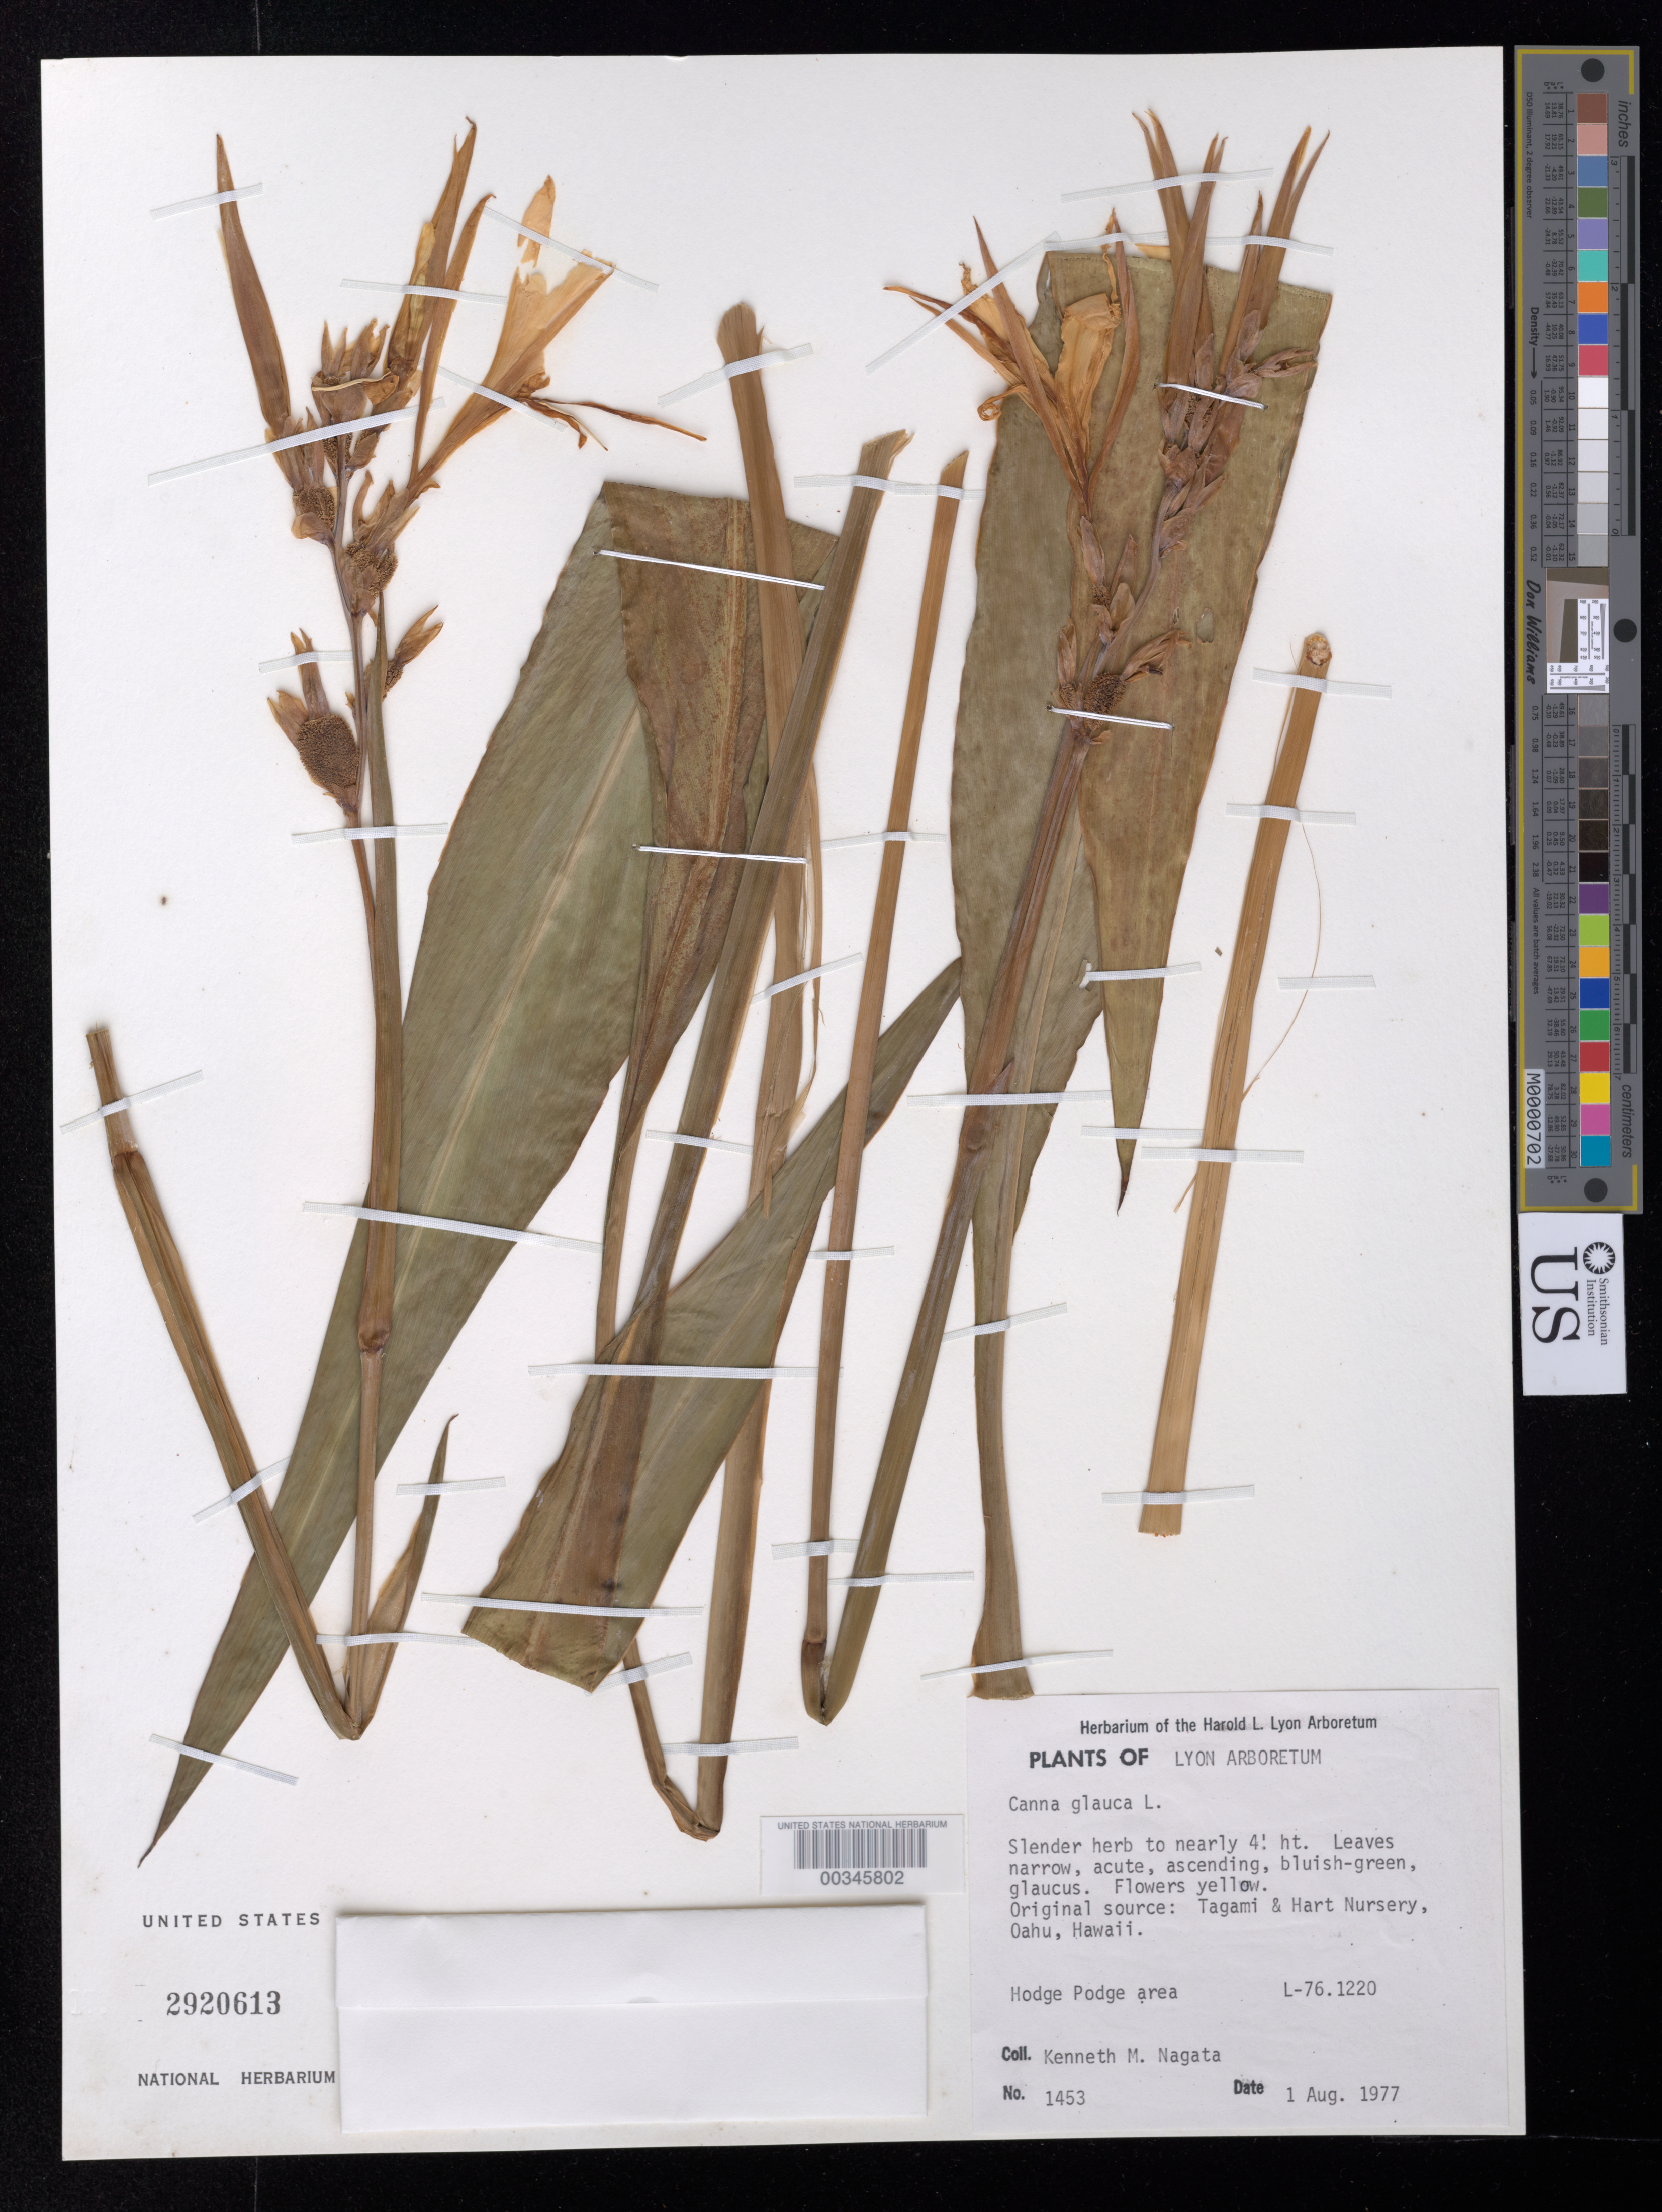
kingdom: Plantae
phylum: Tracheophyta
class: Liliopsida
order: Zingiberales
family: Cannaceae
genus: Canna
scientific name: Canna glauca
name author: L.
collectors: K. Nagata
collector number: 1453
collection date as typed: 01 Aug 1977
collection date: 1977-08-01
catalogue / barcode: US 2920613